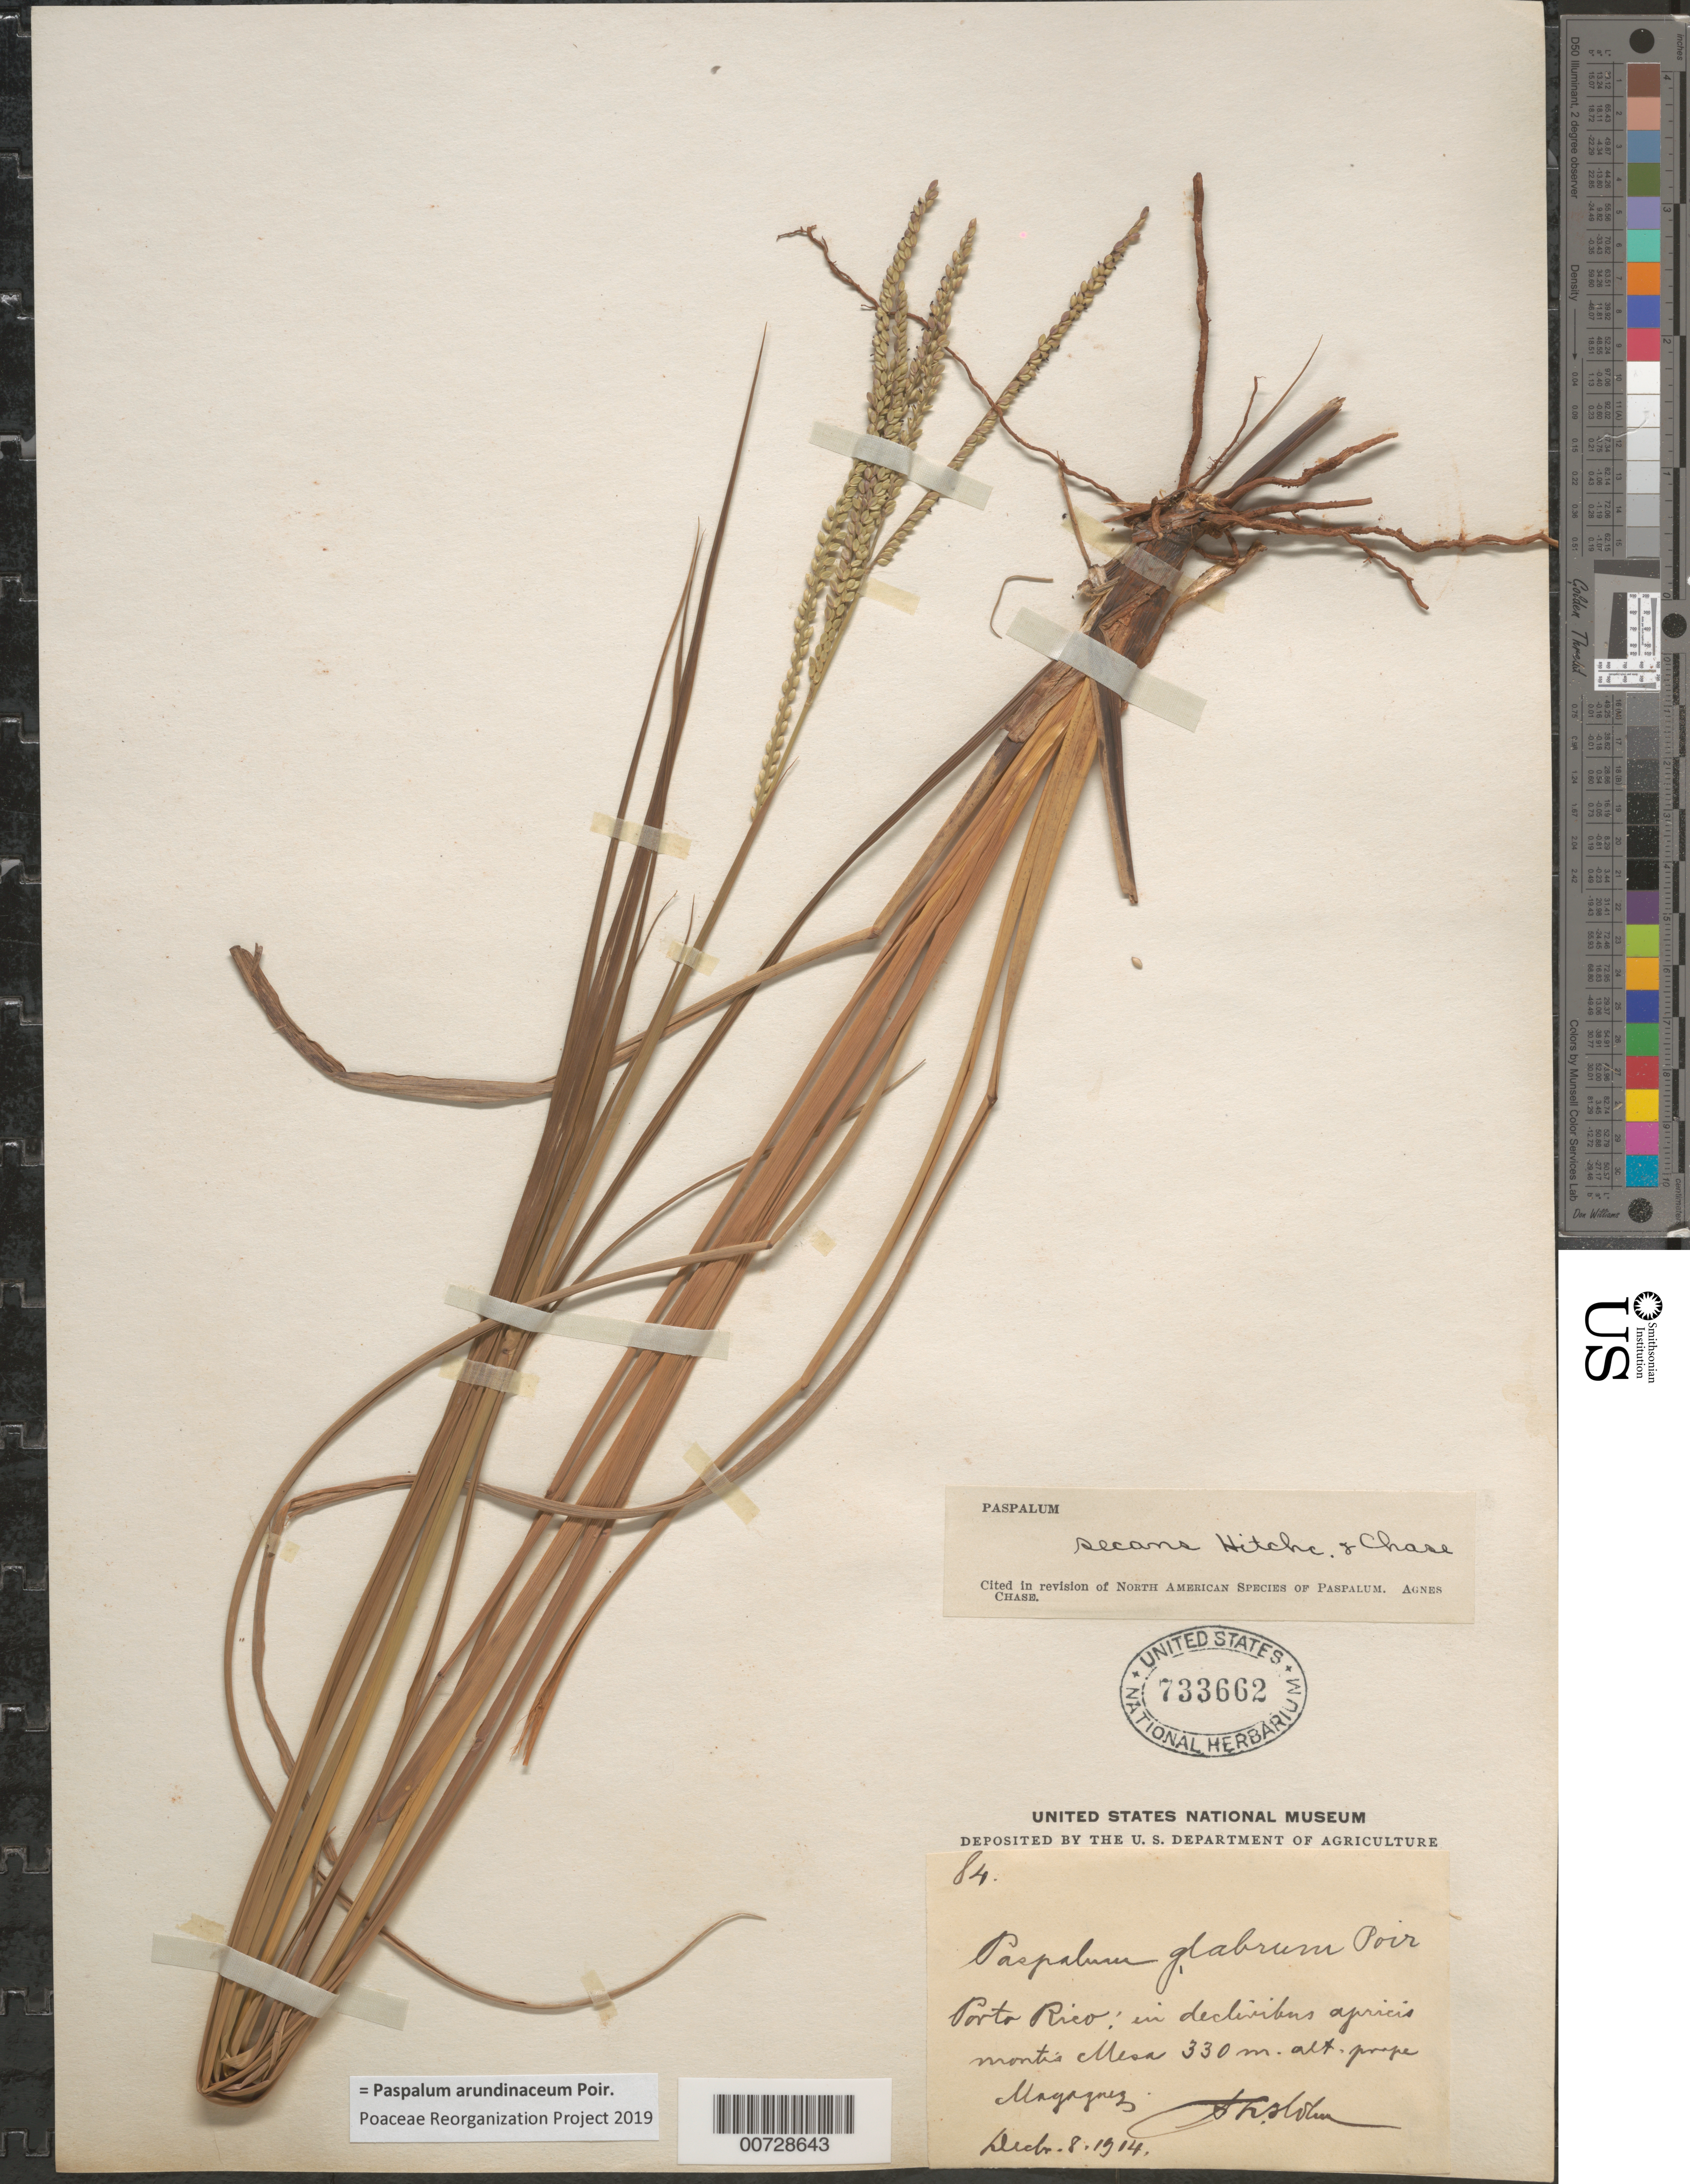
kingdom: Plantae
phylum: Tracheophyta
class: Liliopsida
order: Poales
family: Poaceae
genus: Paspalum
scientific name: Paspalum arundinaceum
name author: Poir.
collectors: H. T. Holm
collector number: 84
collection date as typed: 08 Dec 1914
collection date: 1914-12-08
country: Puerto Rico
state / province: Mayagüez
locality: Montis Mesa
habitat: In declivibus apricis Montis Mesa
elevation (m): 330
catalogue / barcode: US 733662